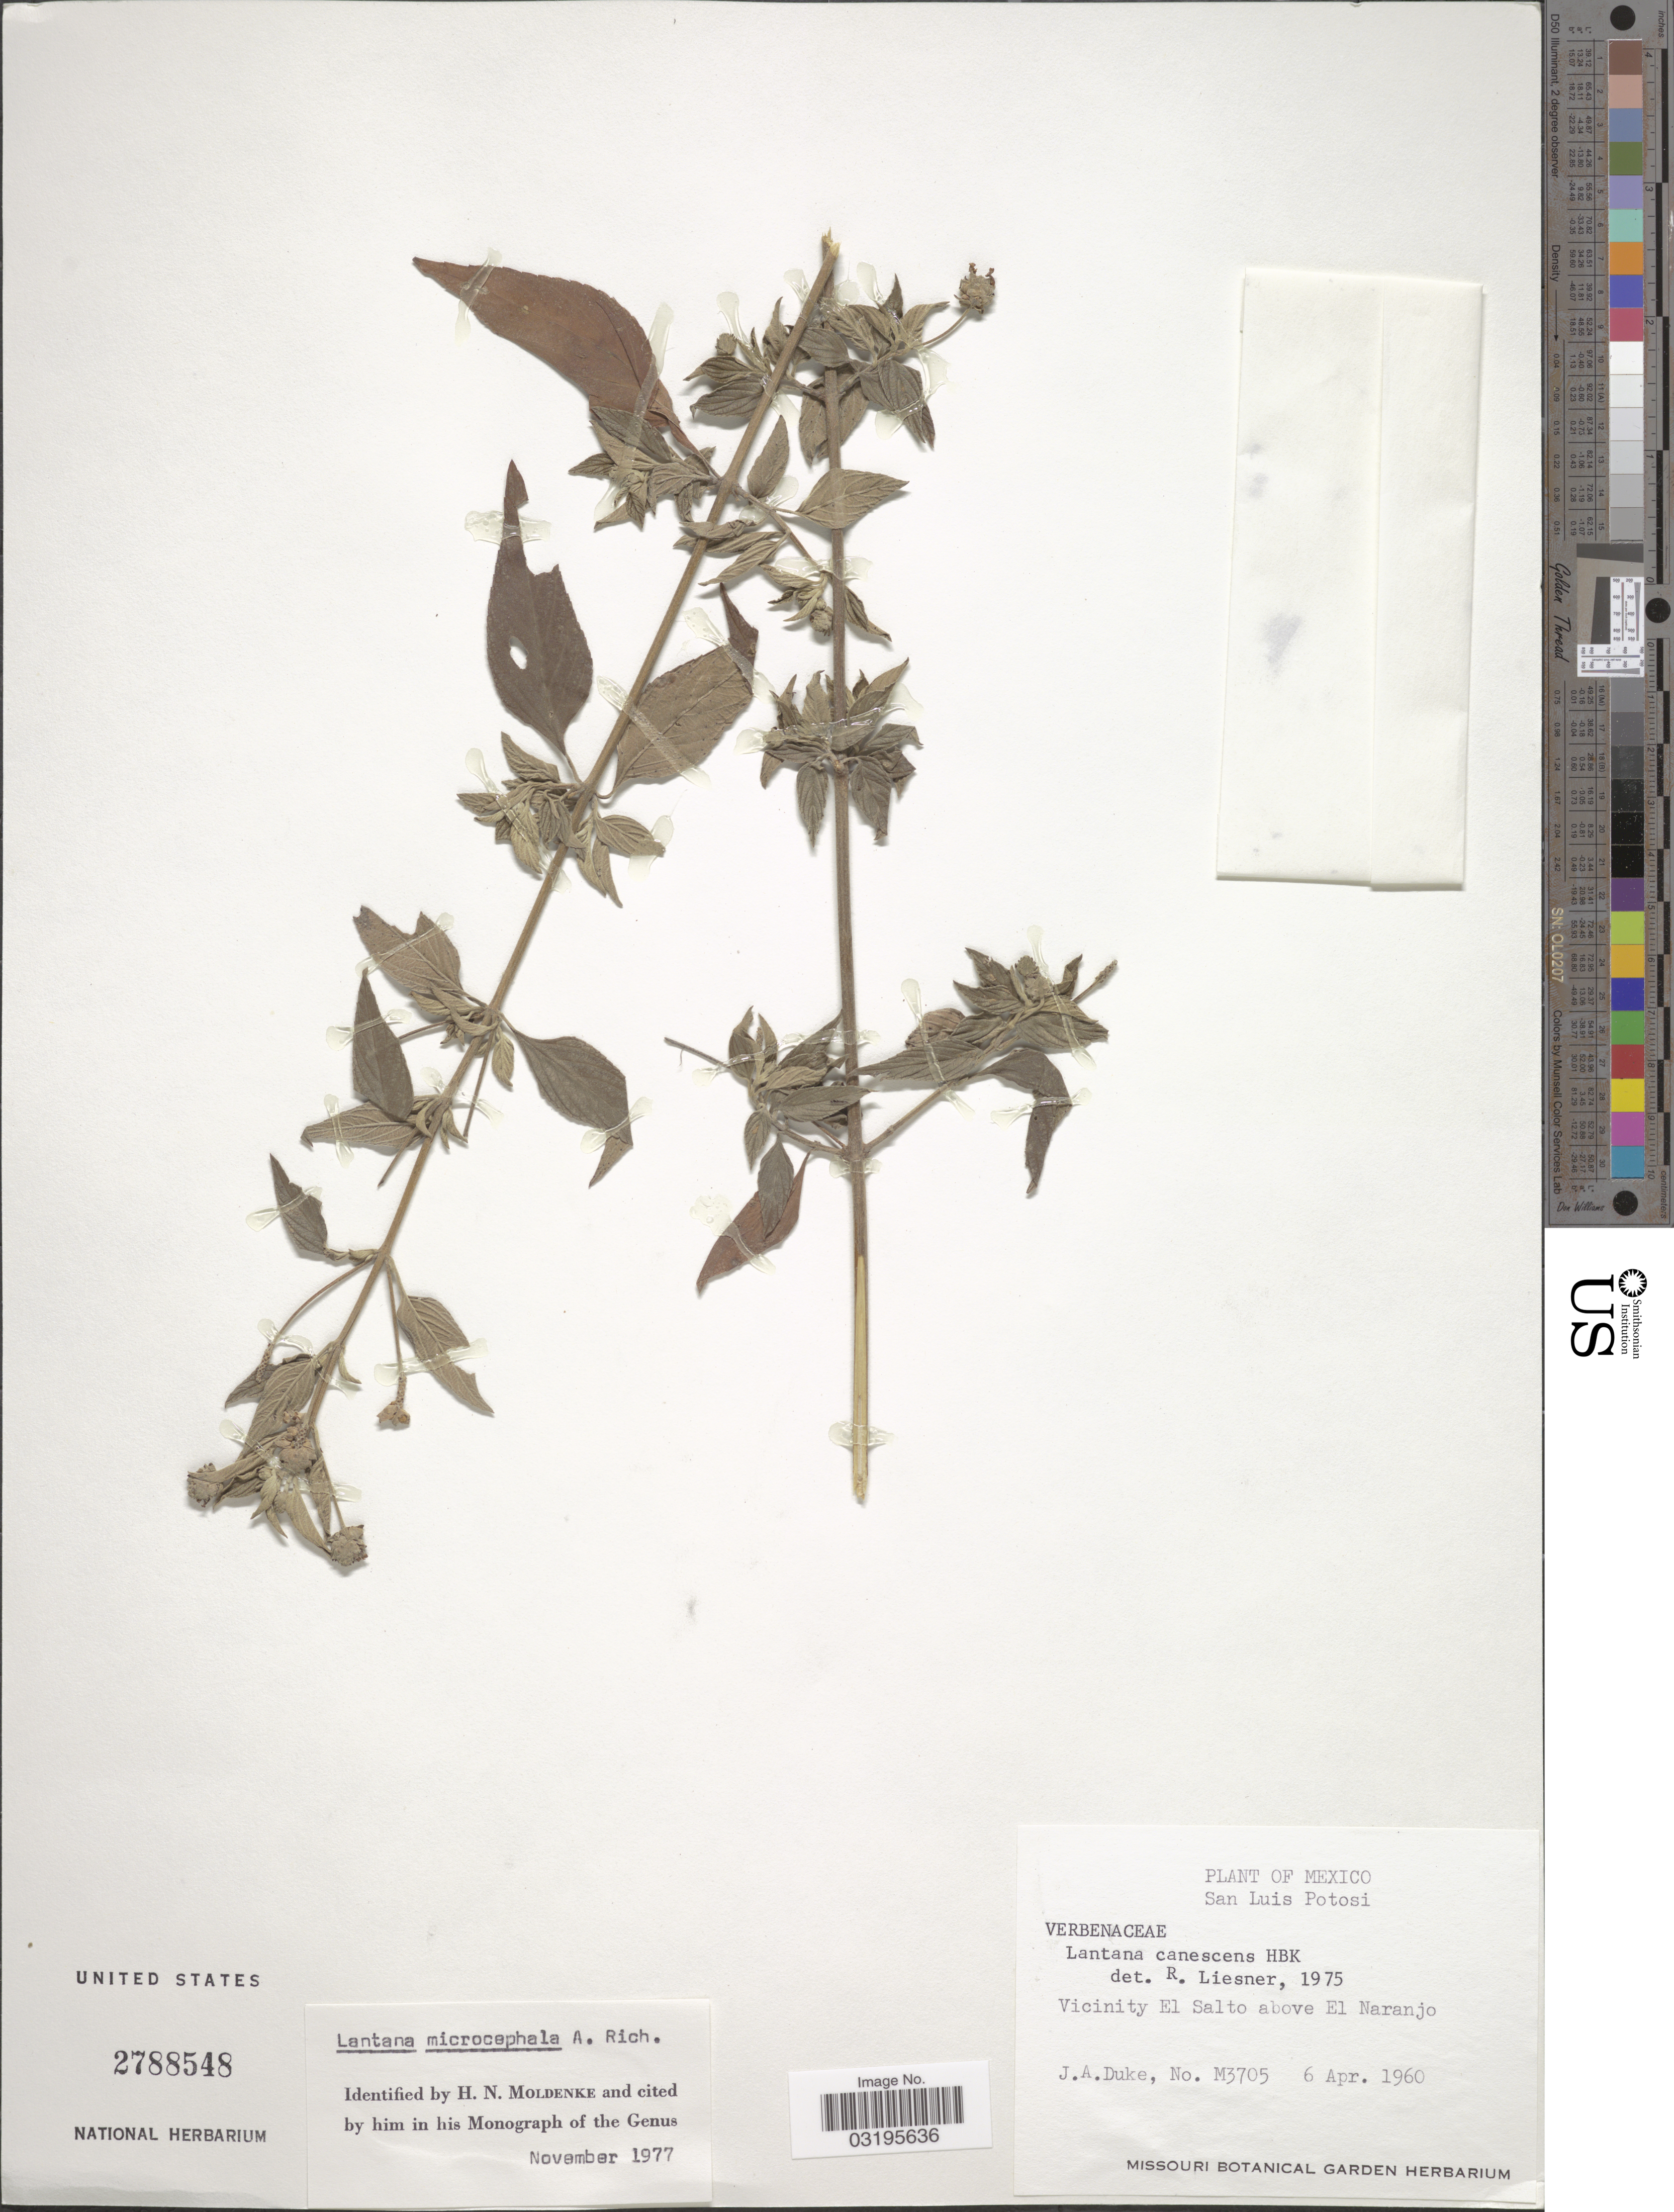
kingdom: Plantae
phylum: Tracheophyta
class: Magnoliopsida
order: Lamiales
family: Verbenaceae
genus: Lantana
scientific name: Lantana microcephala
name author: A. Rich. in Sagra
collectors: J. A. Duke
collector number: M3705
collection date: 1960-04-06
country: Mexico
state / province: San Luis Potosí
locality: Vicinity of El Salto above El Naranjo.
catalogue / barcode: US 2788548